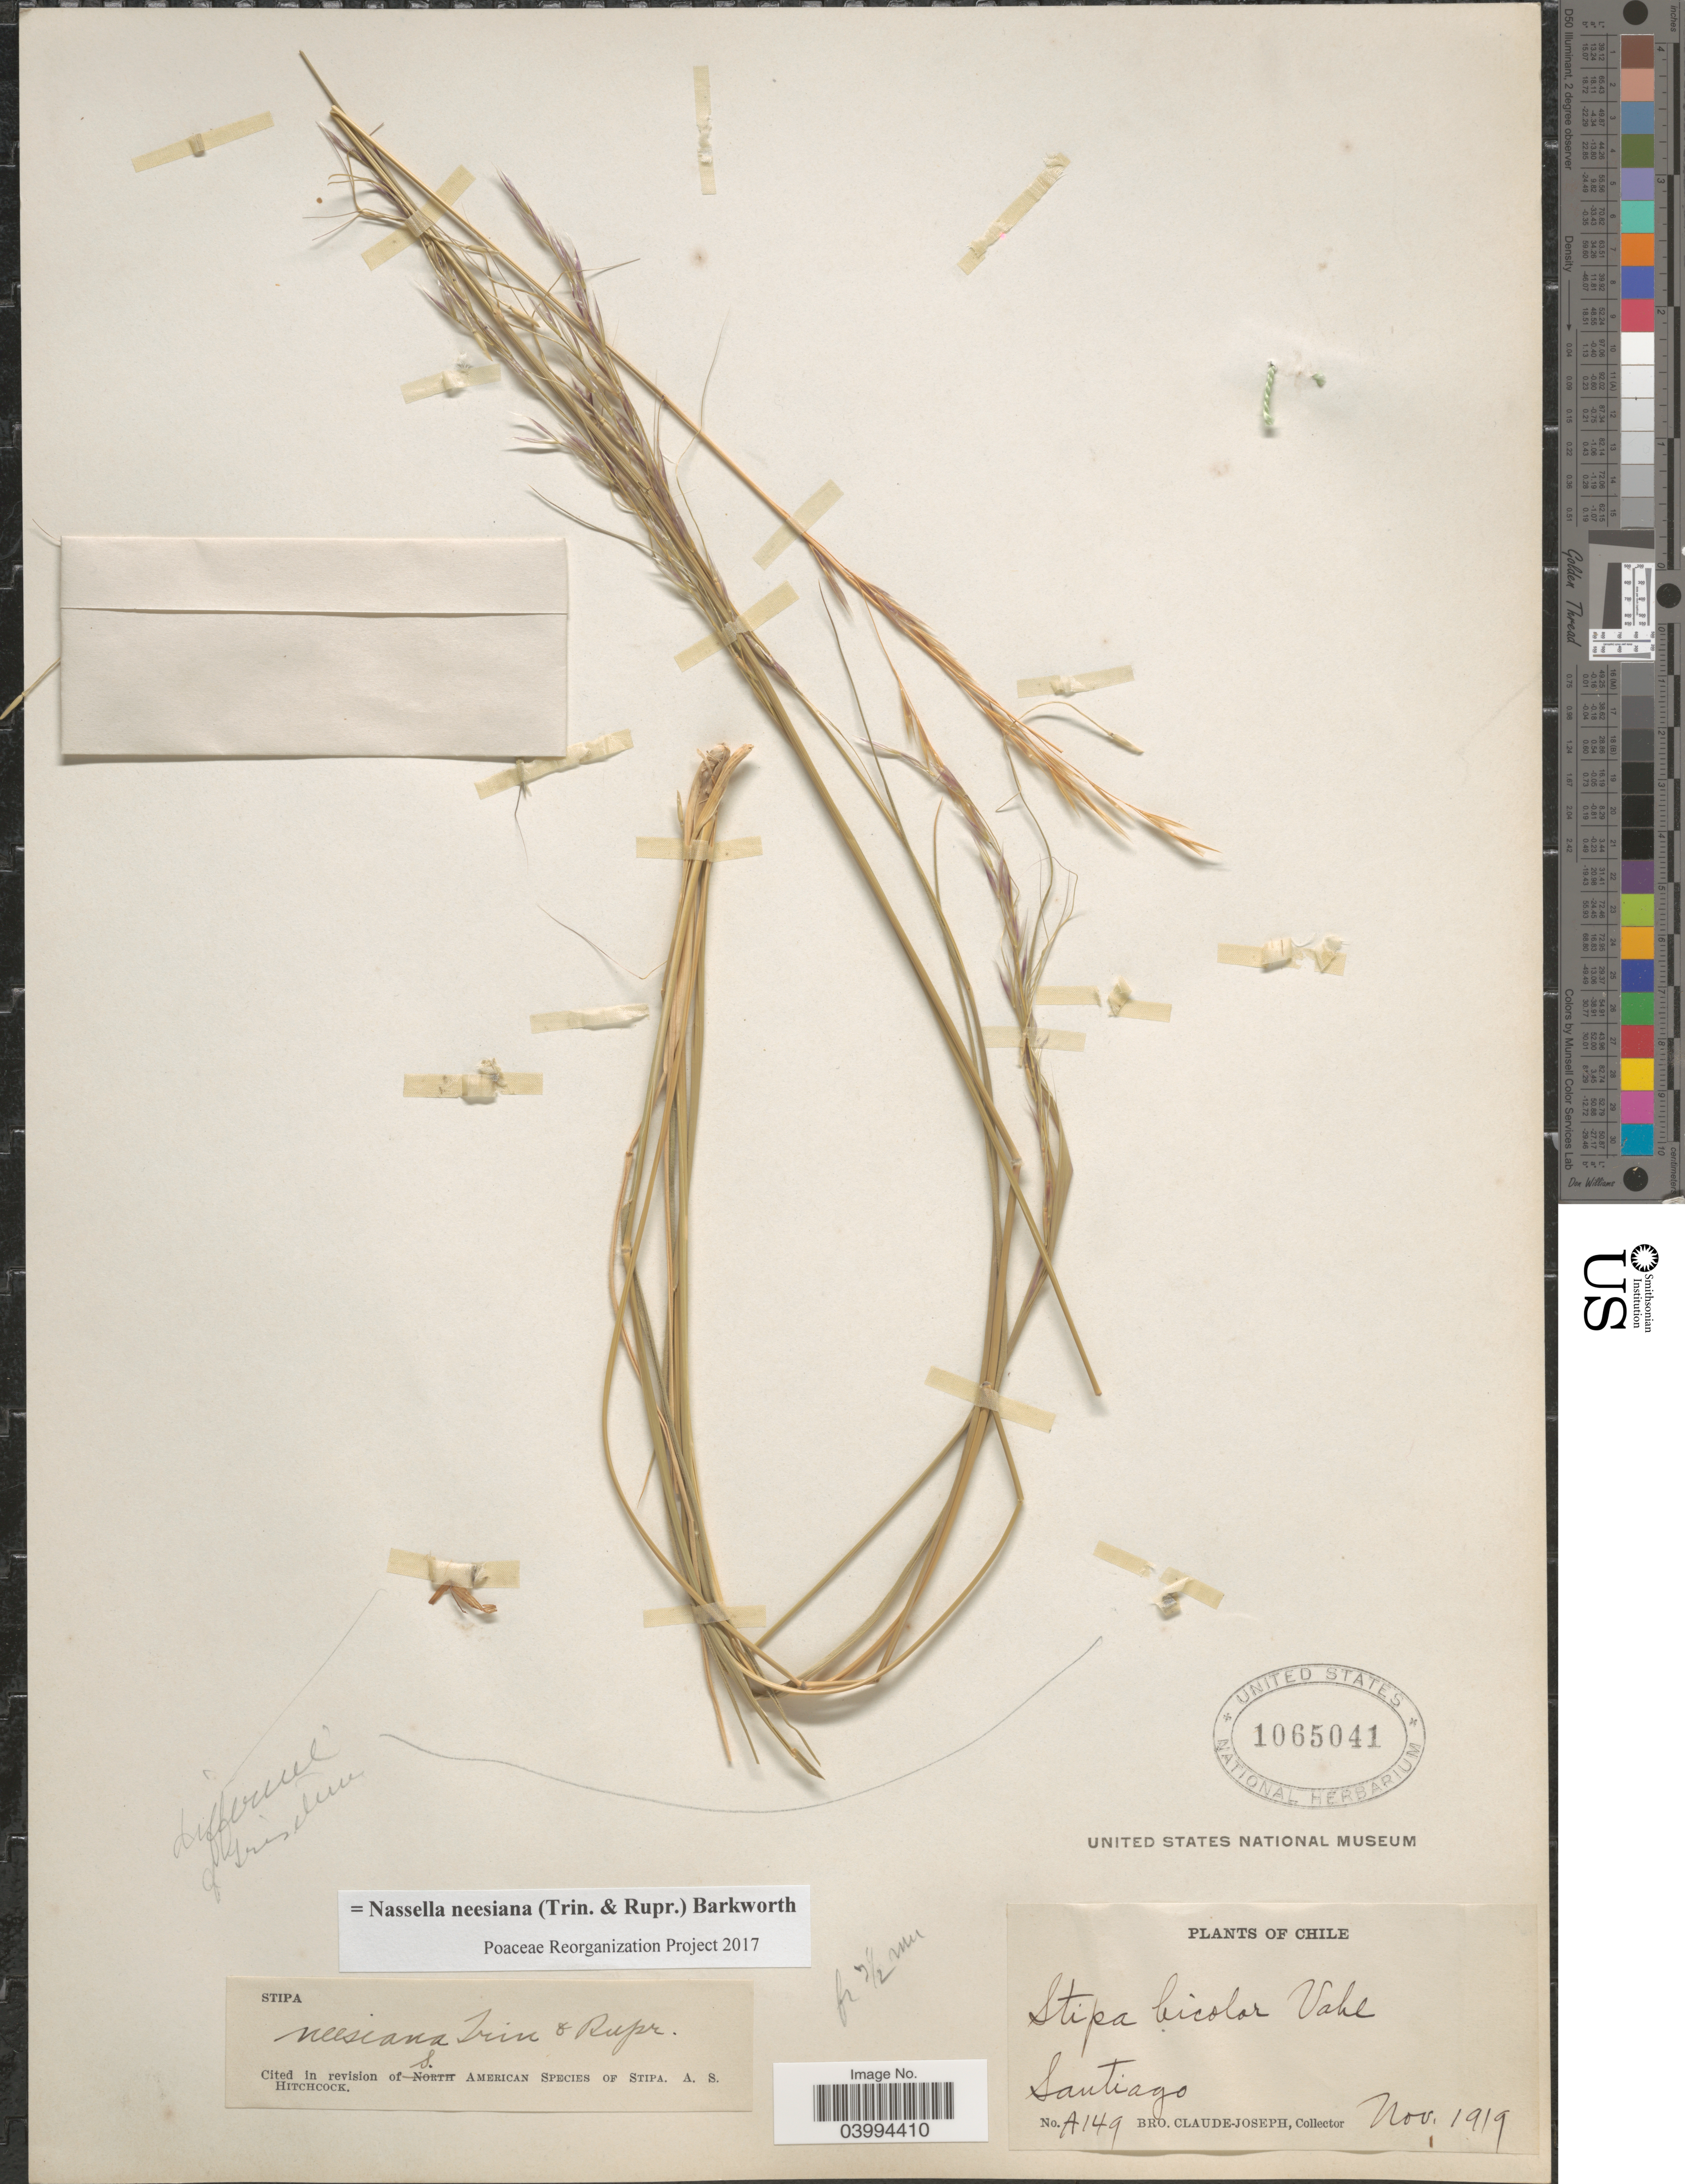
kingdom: Plantae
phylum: Tracheophyta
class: Liliopsida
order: Poales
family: Poaceae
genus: Nassella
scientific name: Nassella neesiana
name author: (Trin. & Rupr.) Barkworth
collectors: Bro. Claude-Joseph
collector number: A149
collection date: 1919-11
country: Chile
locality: Santiago.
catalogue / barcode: US 1065041